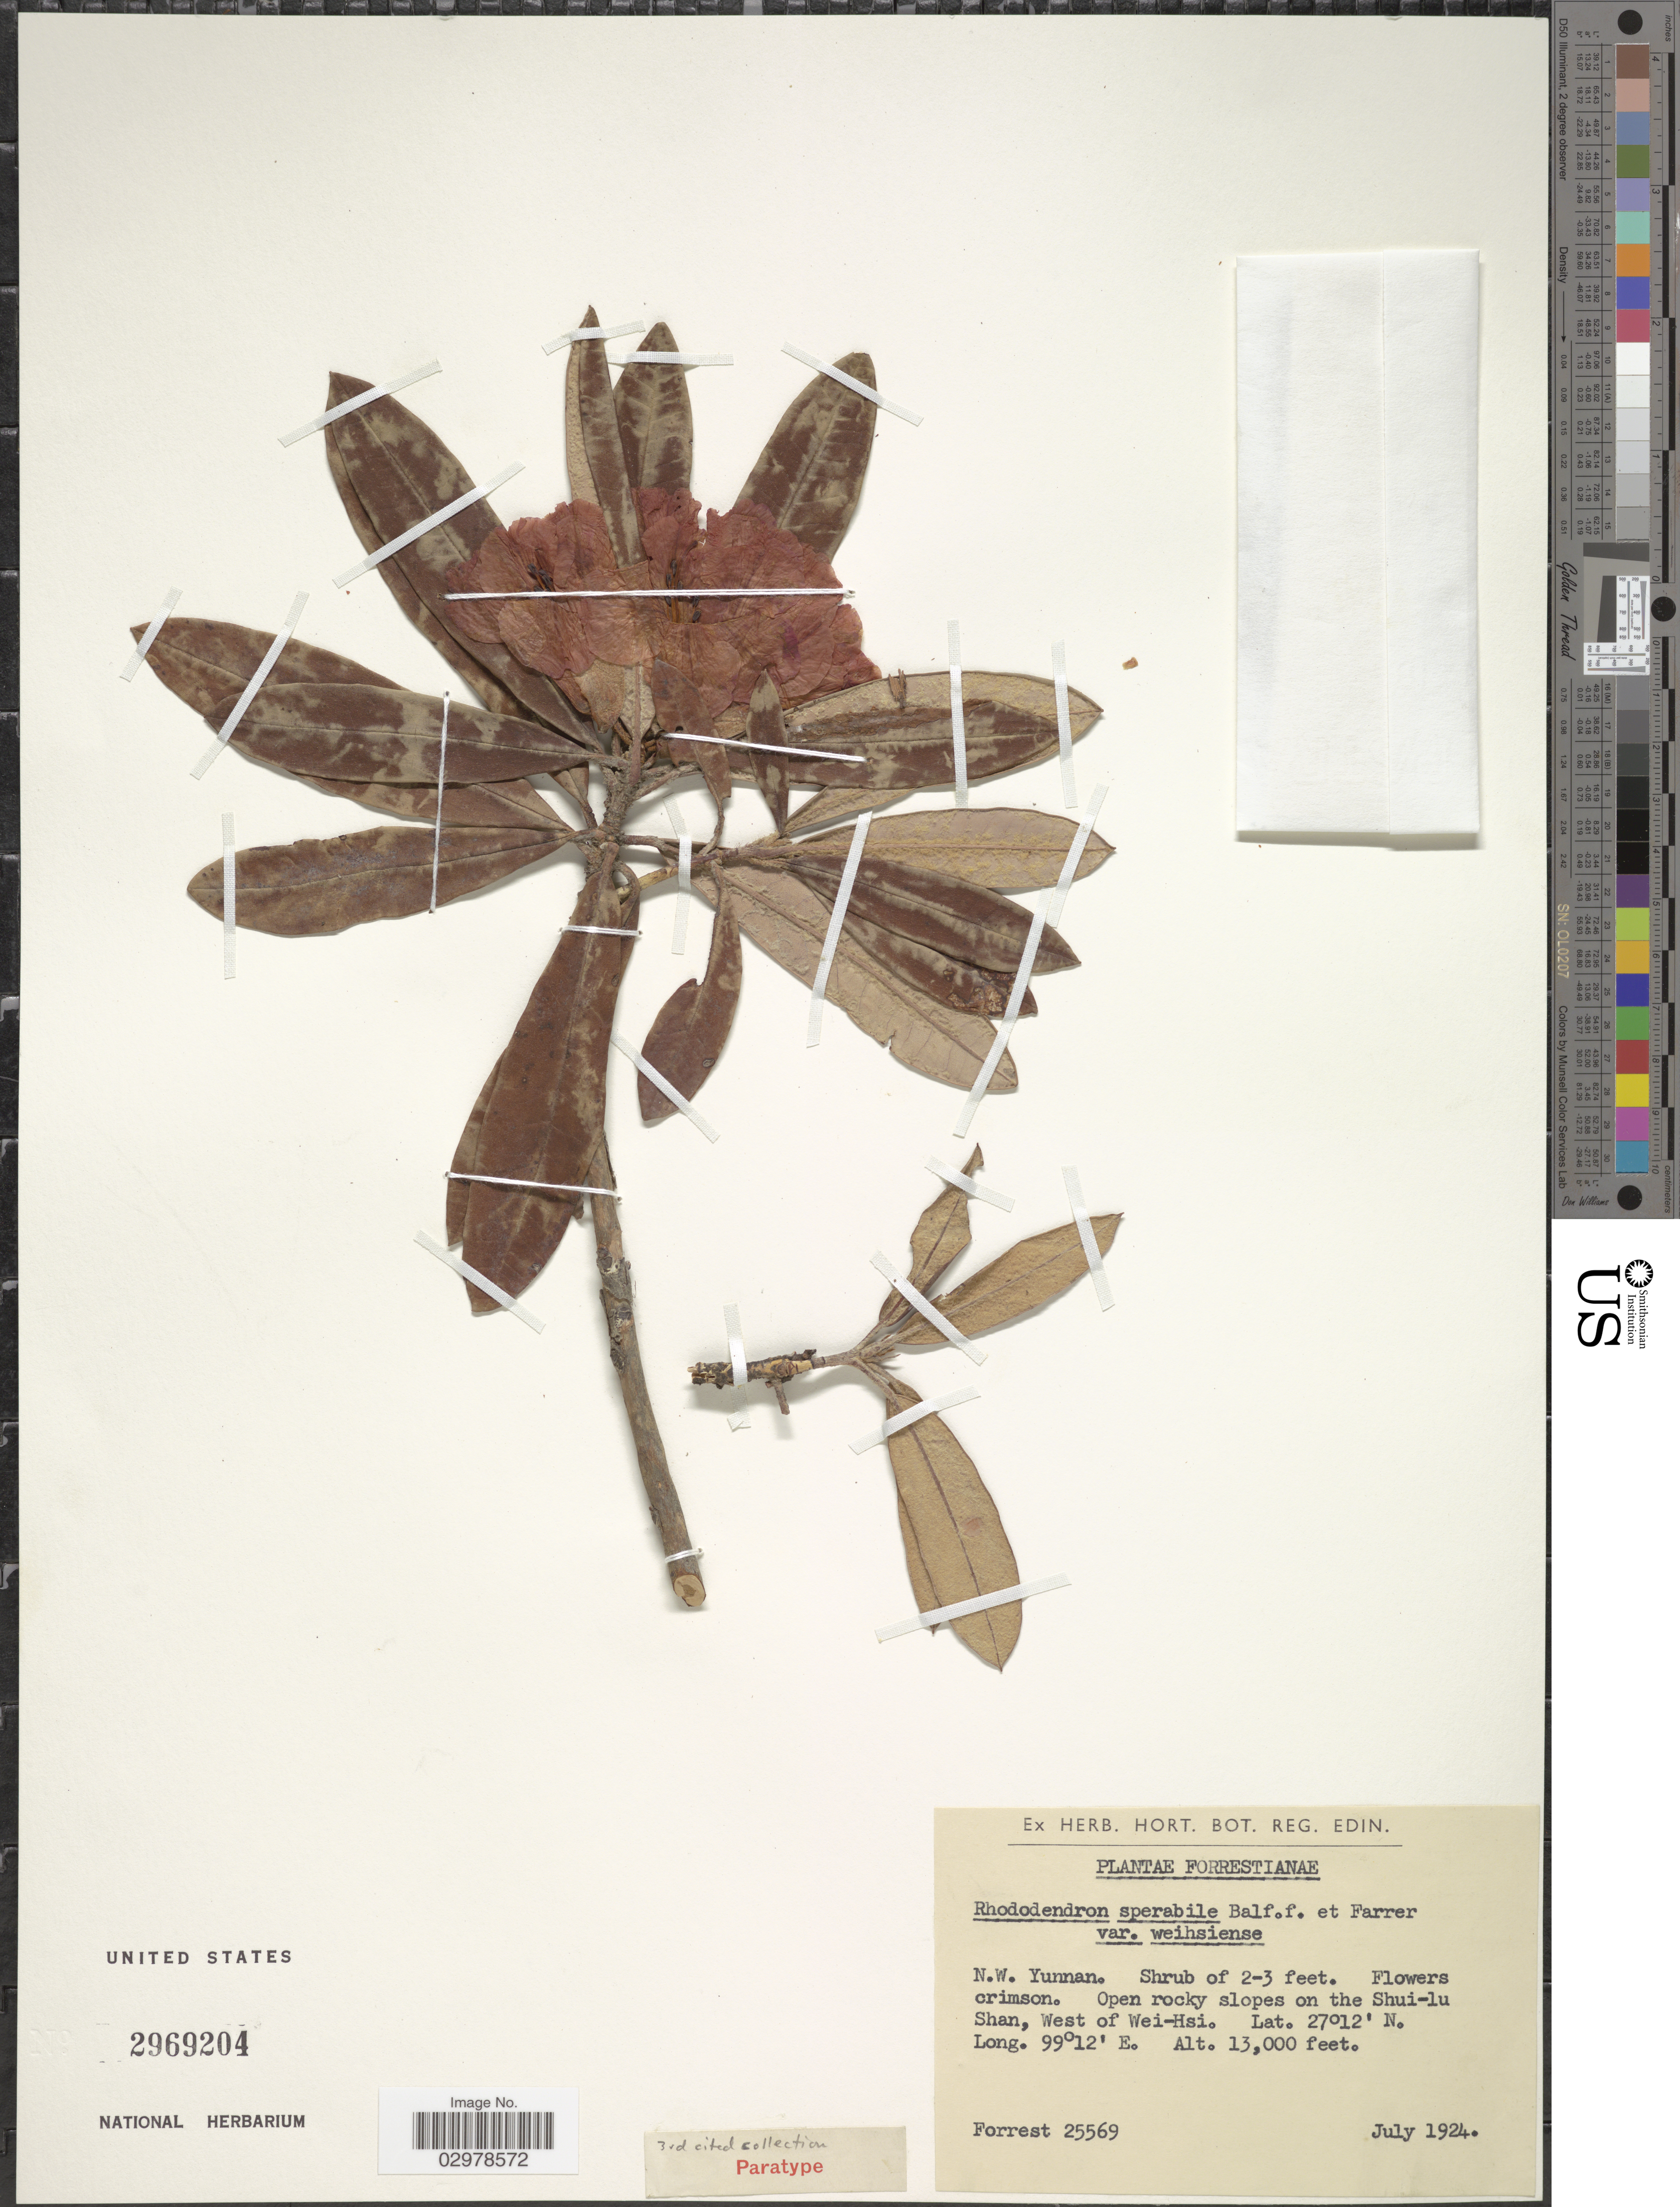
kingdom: Plantae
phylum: Tracheophyta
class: Magnoliopsida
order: Ericales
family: Ericaceae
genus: Rhododendron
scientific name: Rhododendron sperabile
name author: Balf. f. & Farrer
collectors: -. Forrest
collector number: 25569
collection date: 1924-07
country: China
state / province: Yunnan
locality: N.W. Yunnan. Open rocky slopes on the Shui-lu Shan, West of Wei-Hsi.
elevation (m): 3962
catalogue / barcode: US 2969204